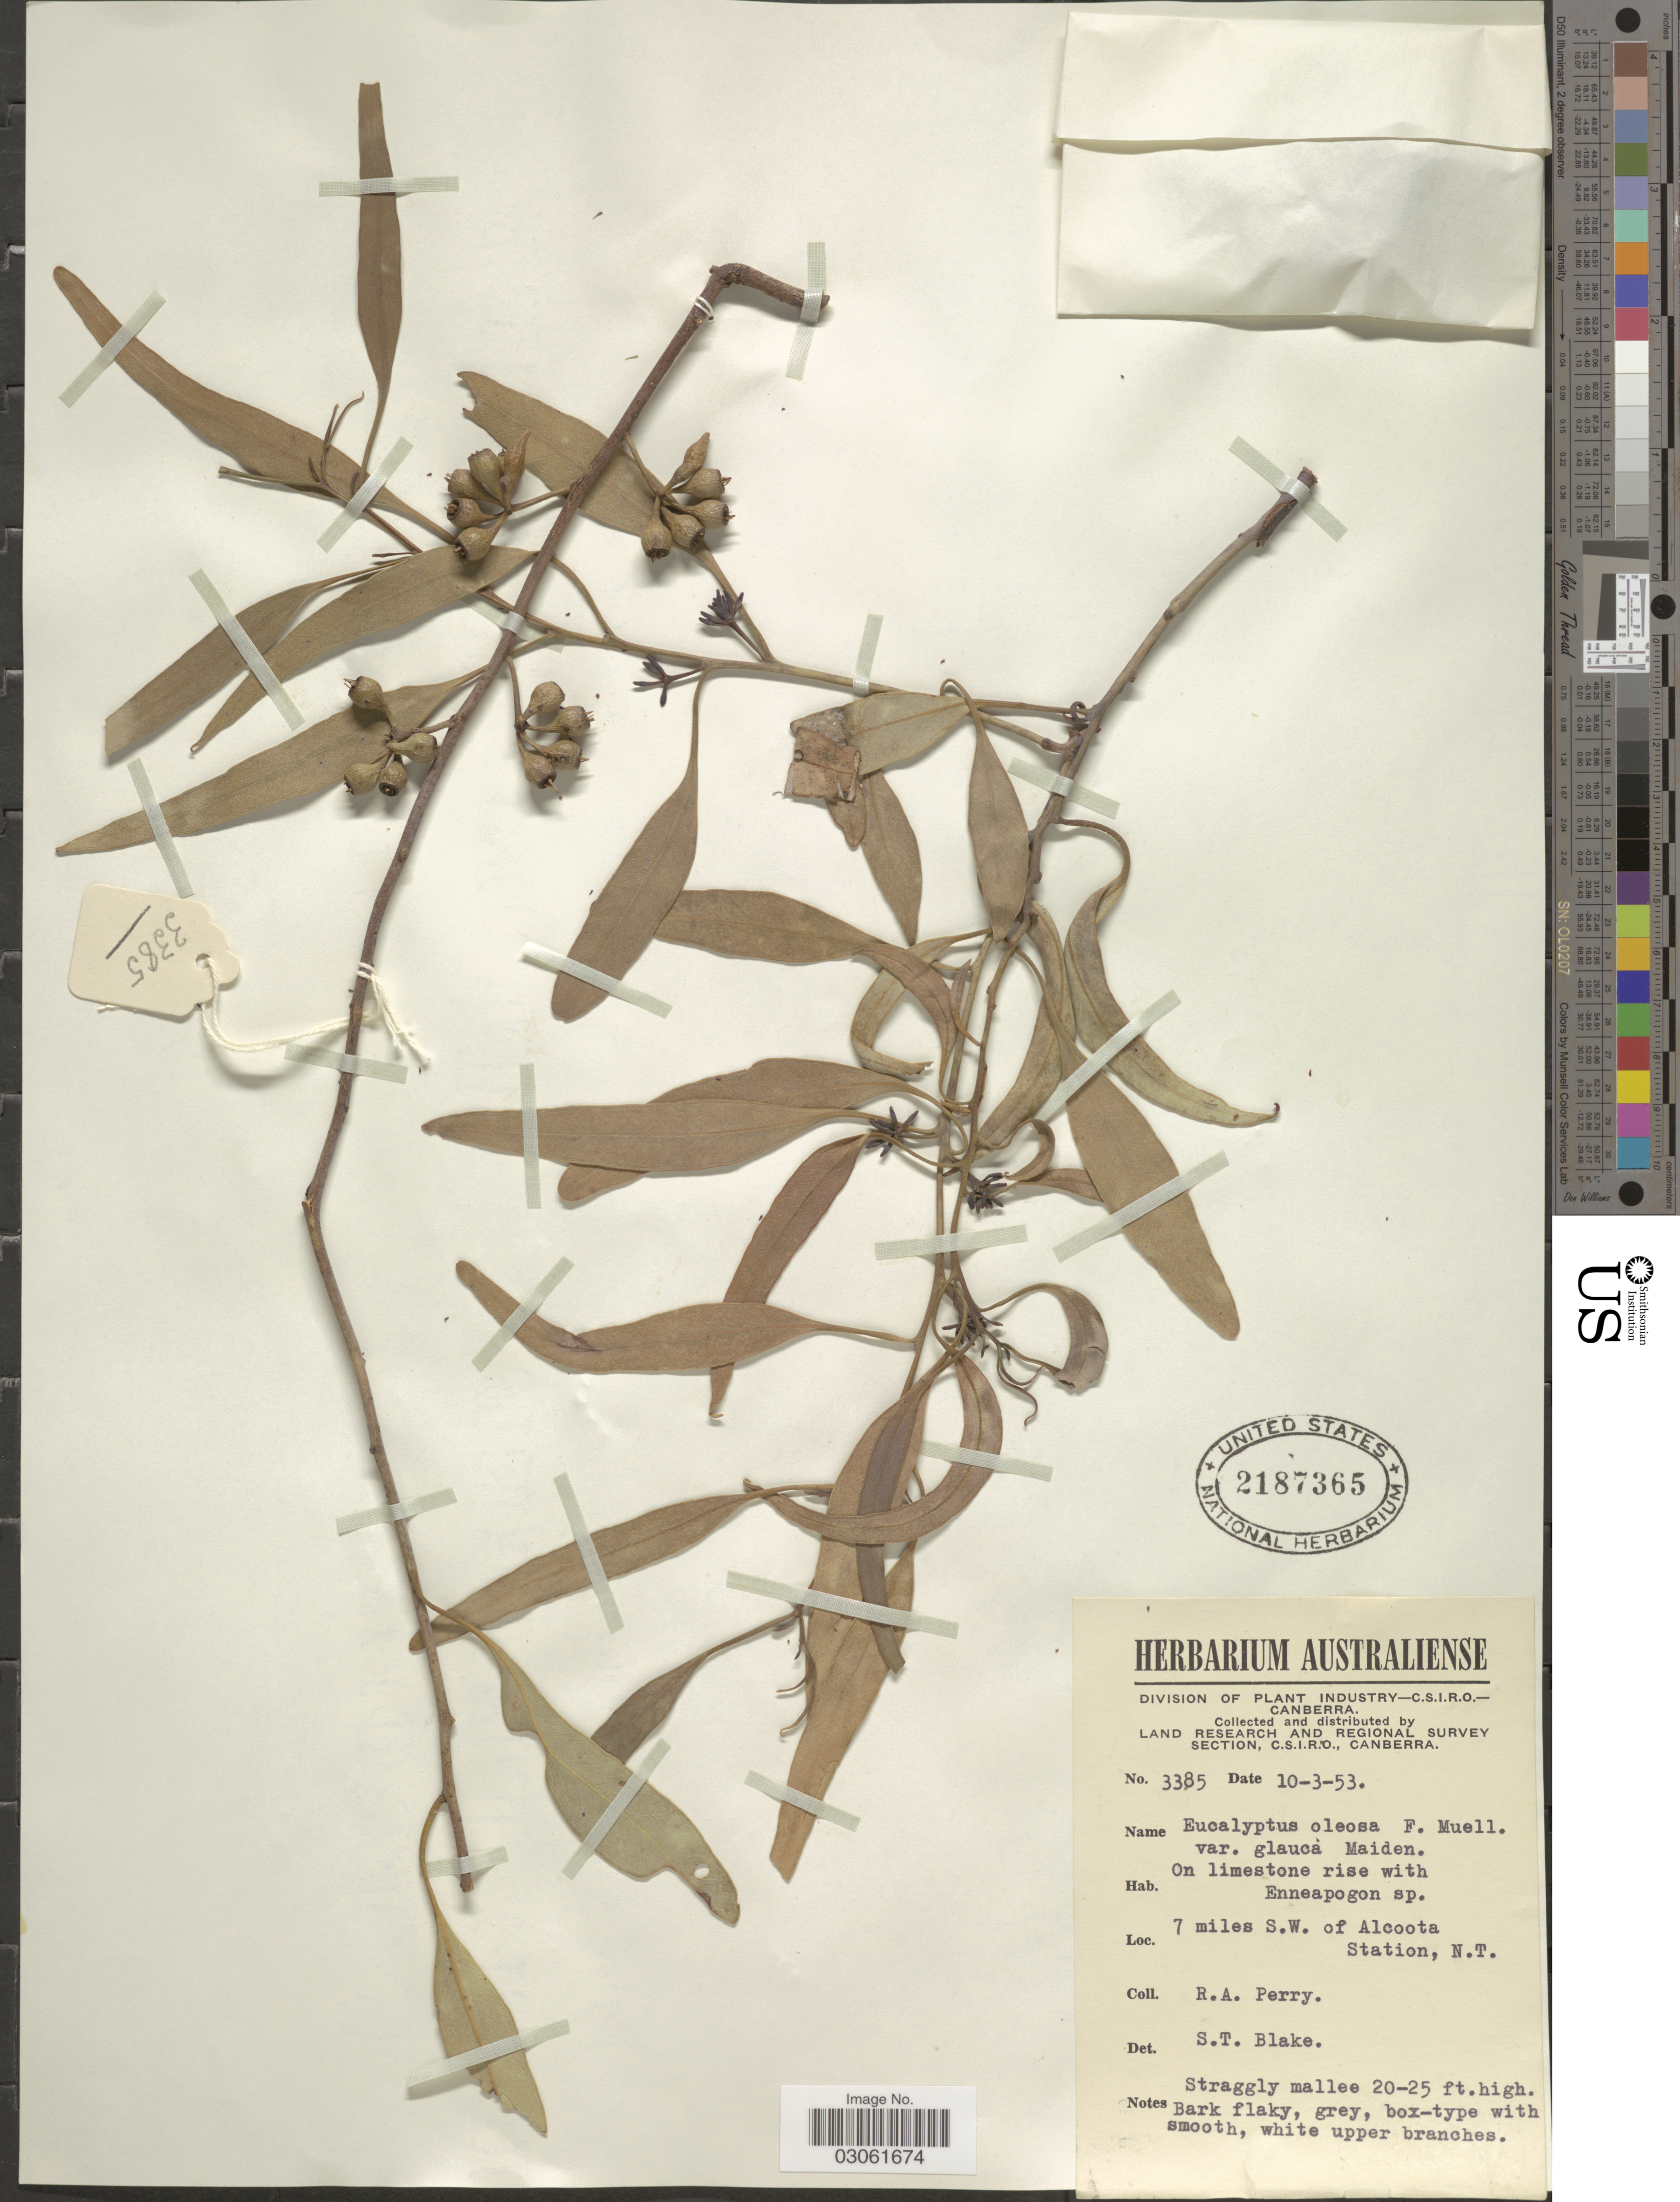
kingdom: Plantae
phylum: Tracheophyta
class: Magnoliopsida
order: Myrtales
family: Myrtaceae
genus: Eucalyptus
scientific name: Eucalyptus oleosa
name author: F. Muell. ex Miq.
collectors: Perry, R. A.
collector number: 3385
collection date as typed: Transcribed d/m/y: 10/3/53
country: Australia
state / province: Northern Territory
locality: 7 miles S.W. of Alcoota Station.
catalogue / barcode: US 2187365